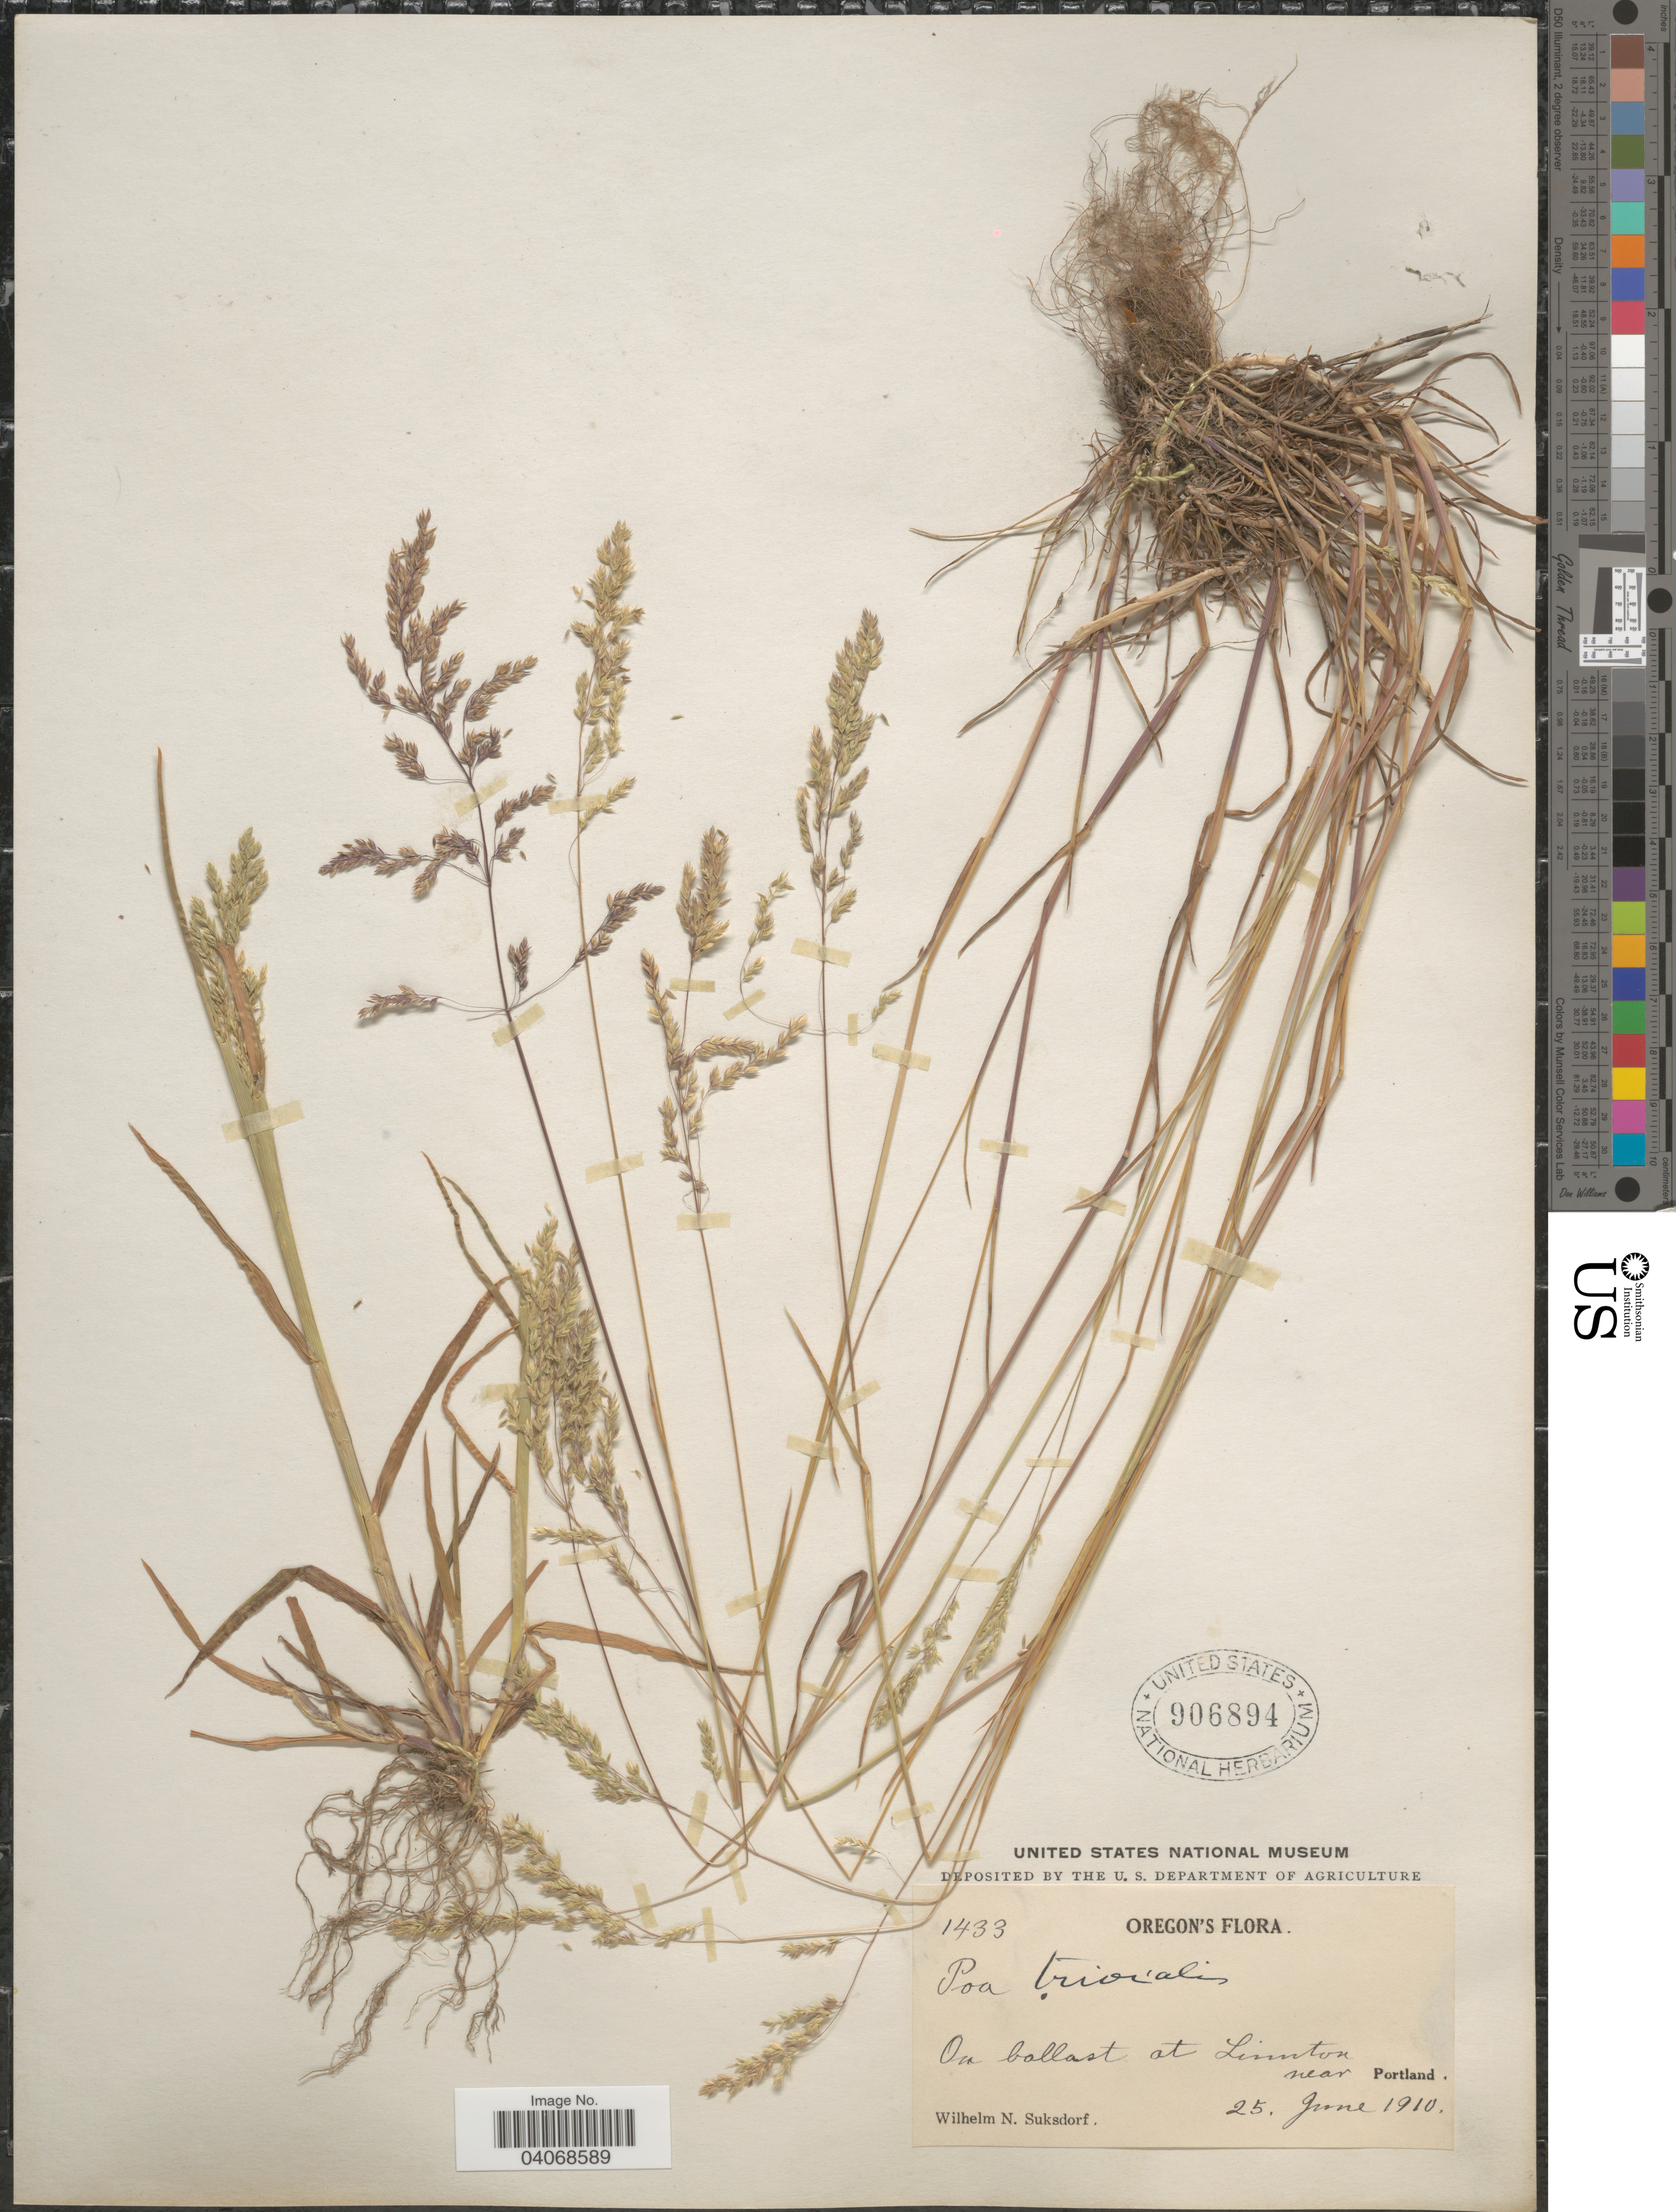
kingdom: Plantae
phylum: Tracheophyta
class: Liliopsida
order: Poales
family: Poaceae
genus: Poa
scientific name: Poa trivialis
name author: L.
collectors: W. N. Suksdorf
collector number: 1433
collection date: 1910-06-25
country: United States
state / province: Oregon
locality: On ballast at Linnton near Portland.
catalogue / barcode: US 906894